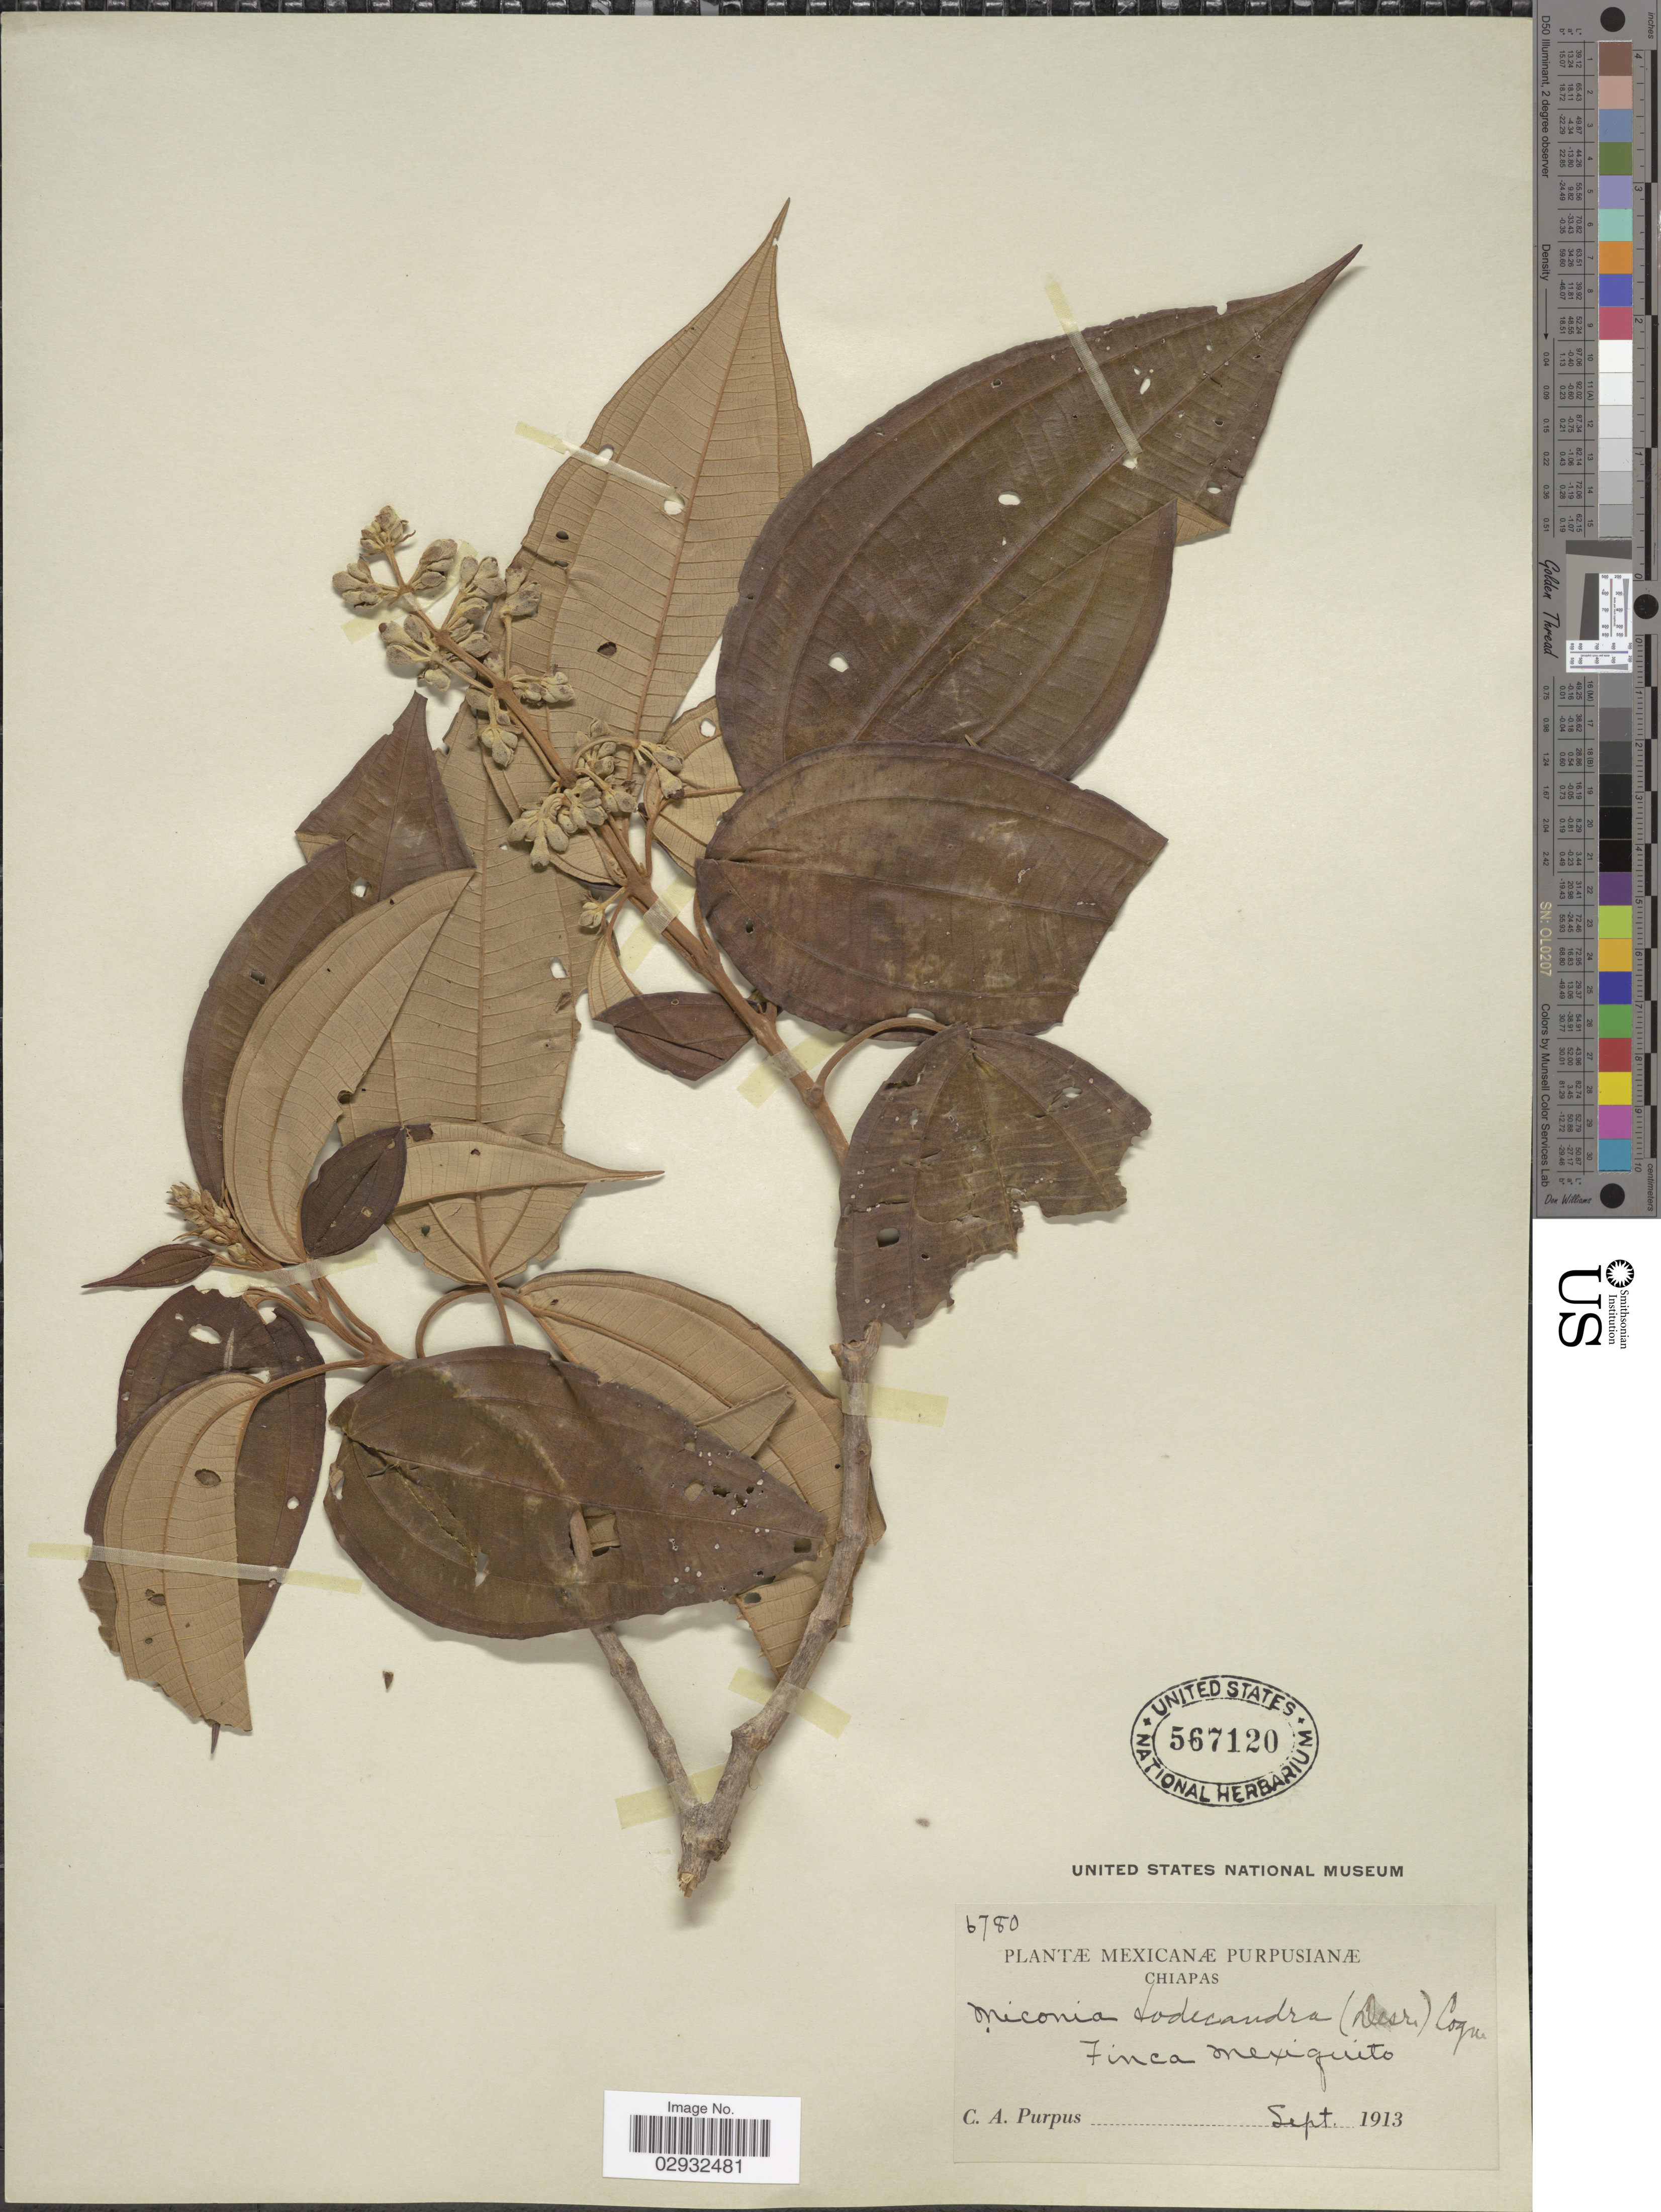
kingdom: Plantae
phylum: Tracheophyta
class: Magnoliopsida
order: Myrtales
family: Melastomataceae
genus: Miconia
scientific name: Miconia dodecandra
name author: Cogn.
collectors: C. A. Purpus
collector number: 6780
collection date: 1913-09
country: Mexico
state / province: Chiapas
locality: Finca mexiquito.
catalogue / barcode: US 567120